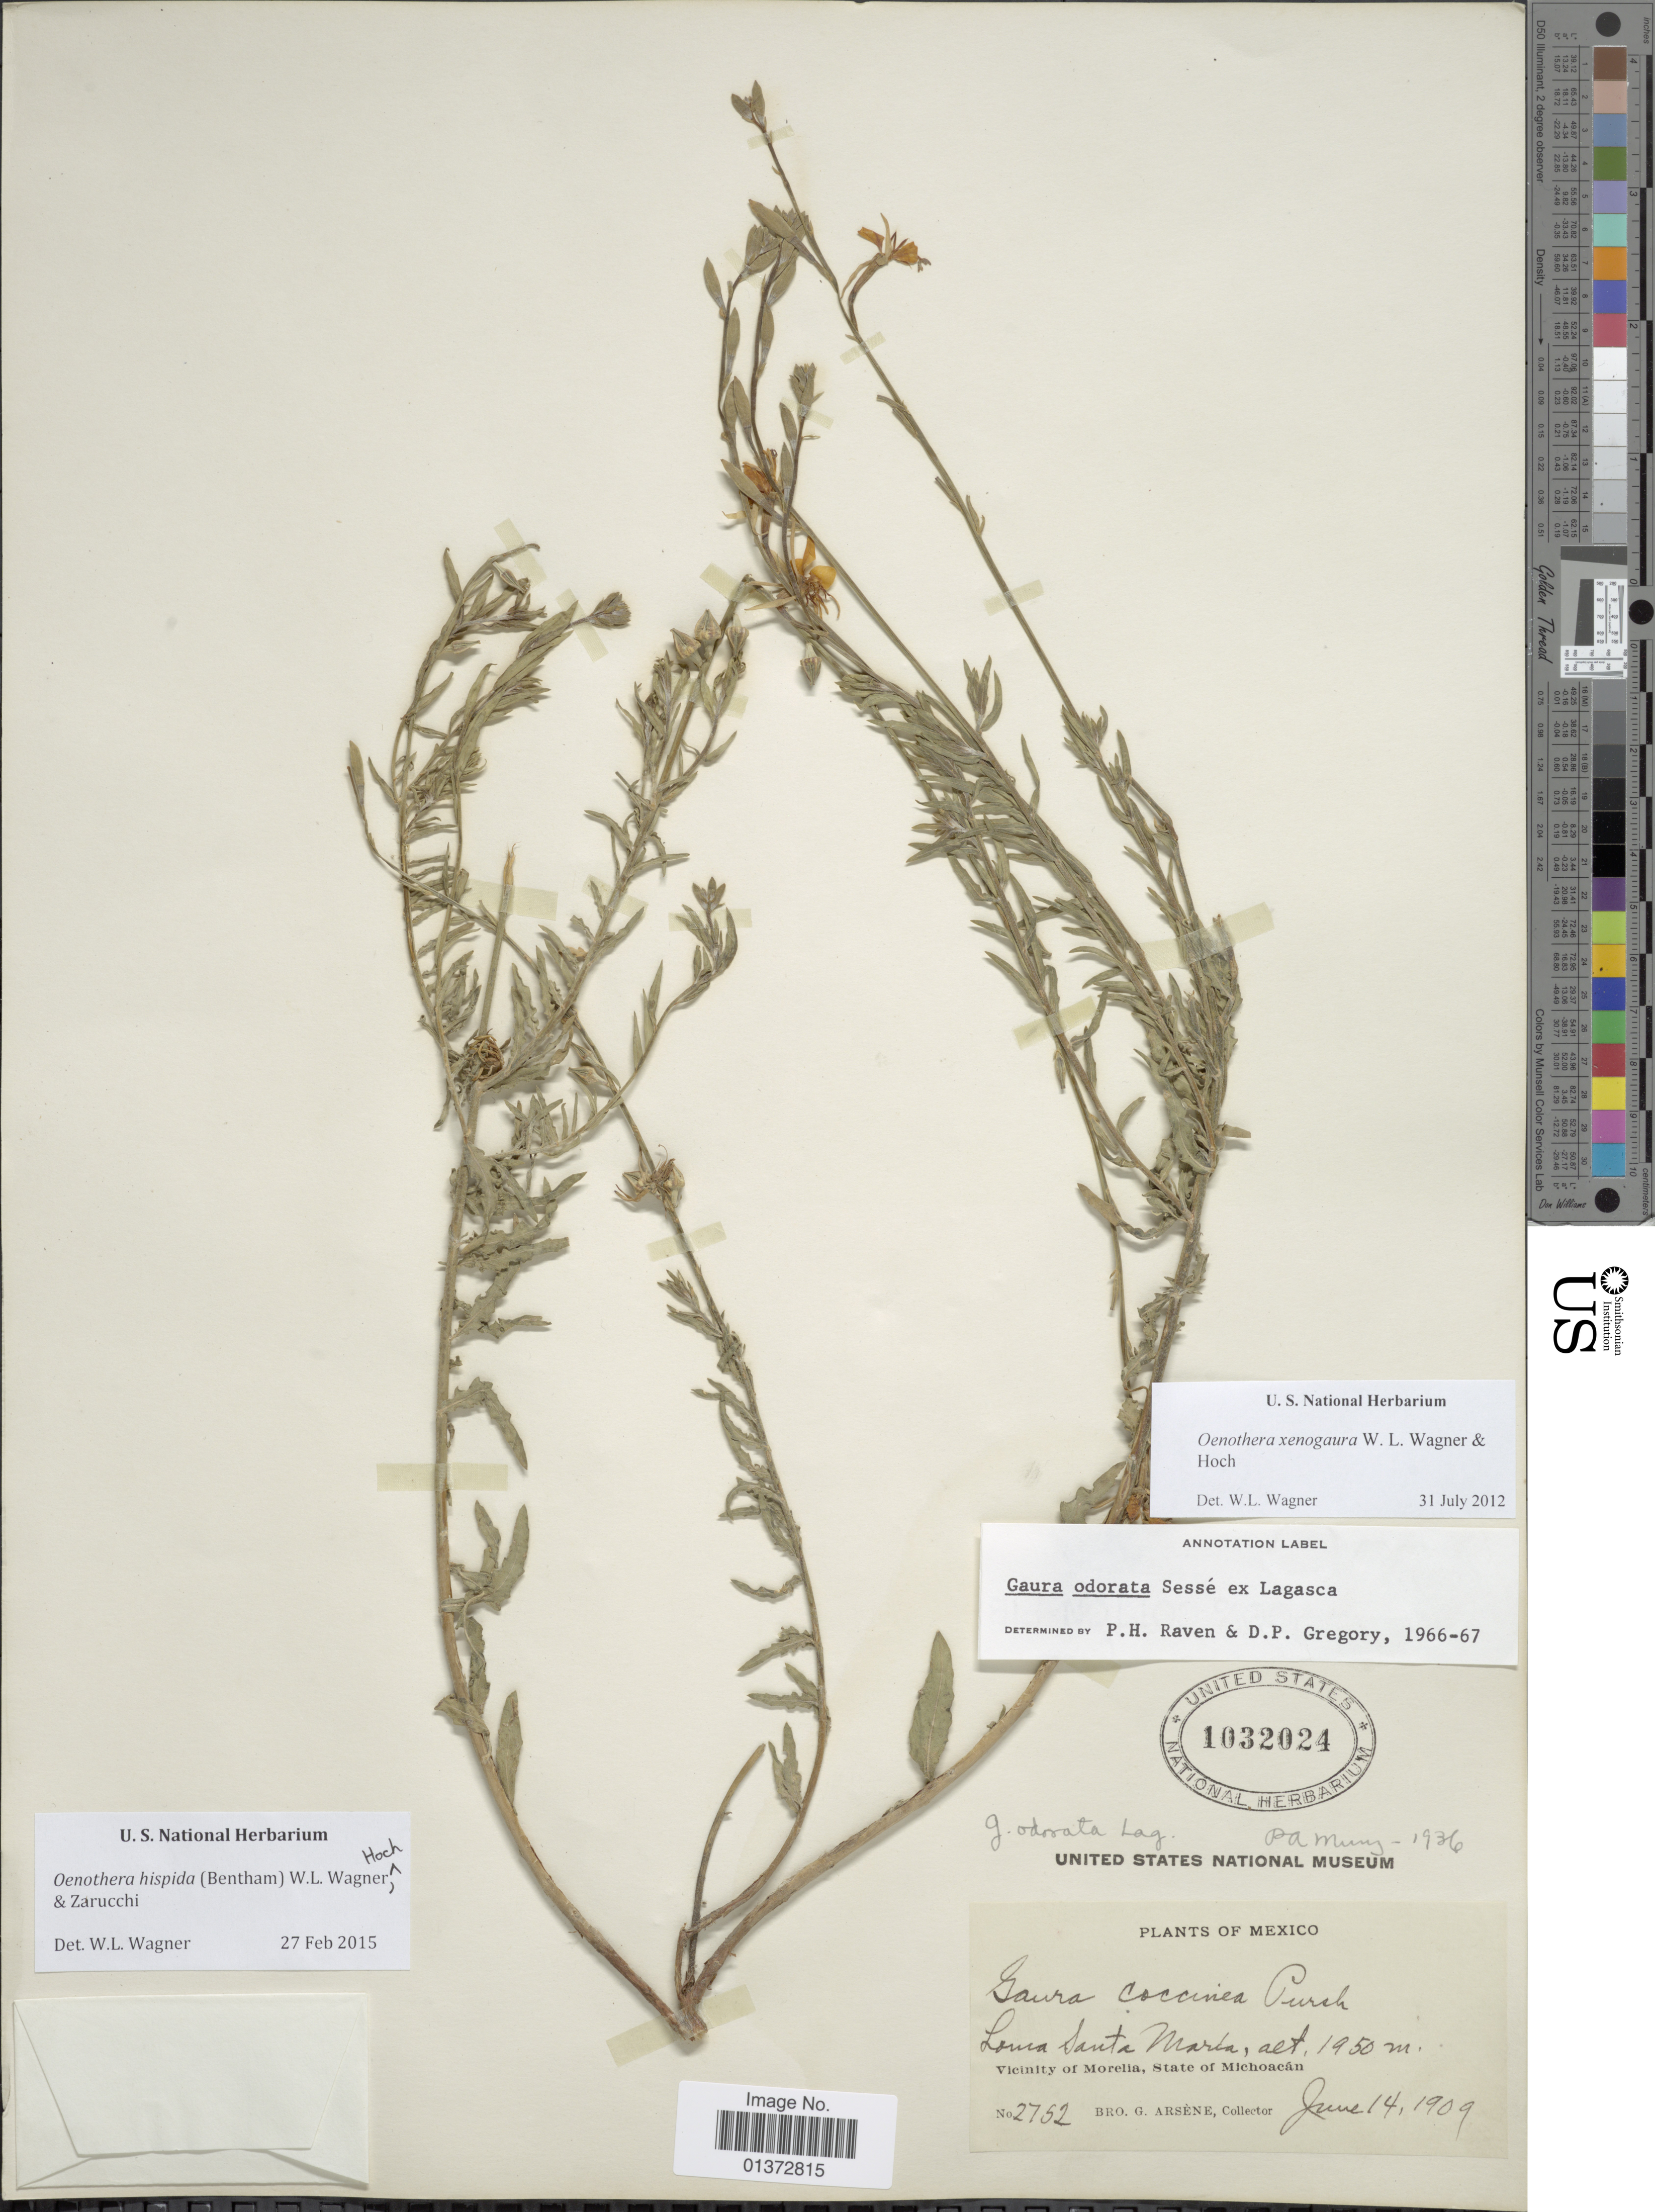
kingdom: Plantae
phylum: Tracheophyta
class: Magnoliopsida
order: Myrtales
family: Onagraceae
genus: Oenothera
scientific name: Oenothera hispida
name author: (Benth.) W.L. Wagner et al.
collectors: Bro. G. Arsène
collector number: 2752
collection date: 1909-06-14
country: Mexico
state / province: Michoacán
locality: Loma Santa Marta, Vicinity of Morelia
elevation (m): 1950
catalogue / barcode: US 1032024